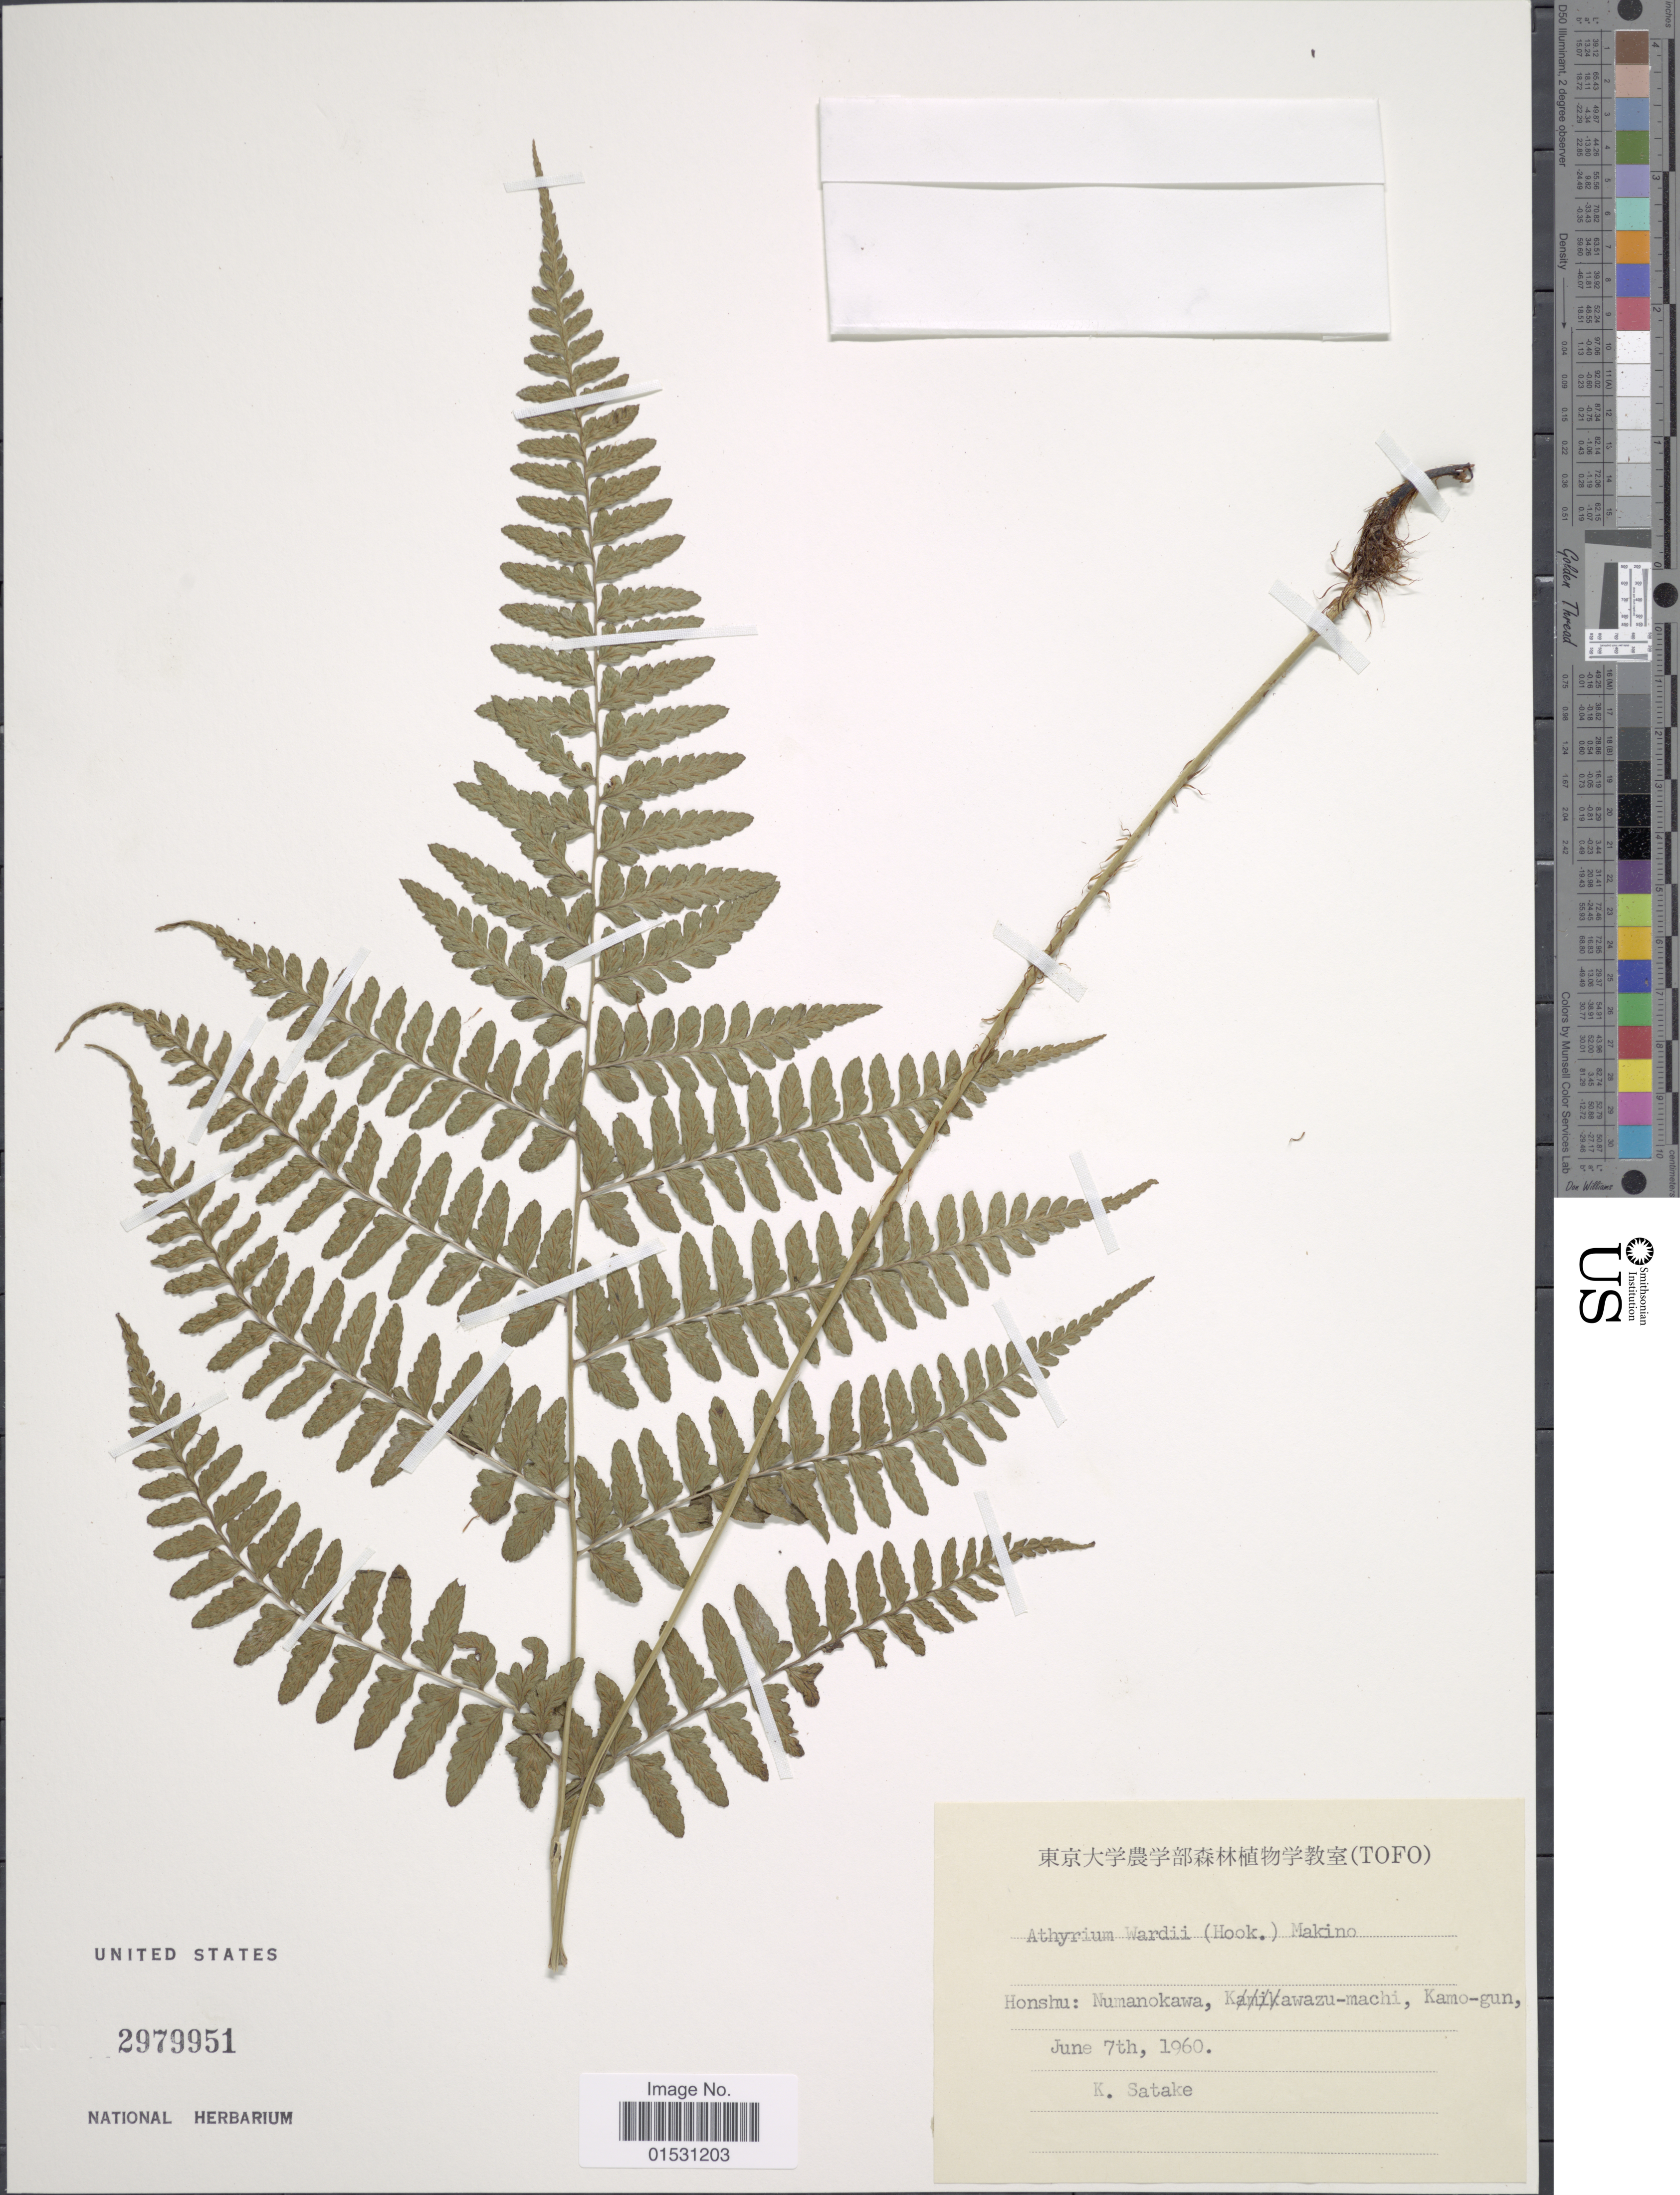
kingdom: Plantae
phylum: Tracheophyta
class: Polypodiopsida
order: Polypodiales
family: Athyriaceae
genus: Athyrium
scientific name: Athyrium wardii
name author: (Hook.) Makino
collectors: K. Satake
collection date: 1960-06-07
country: Japan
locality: Honshu: Numanokawa, Awazu-machi, Kamo-gun.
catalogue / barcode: US 2979951